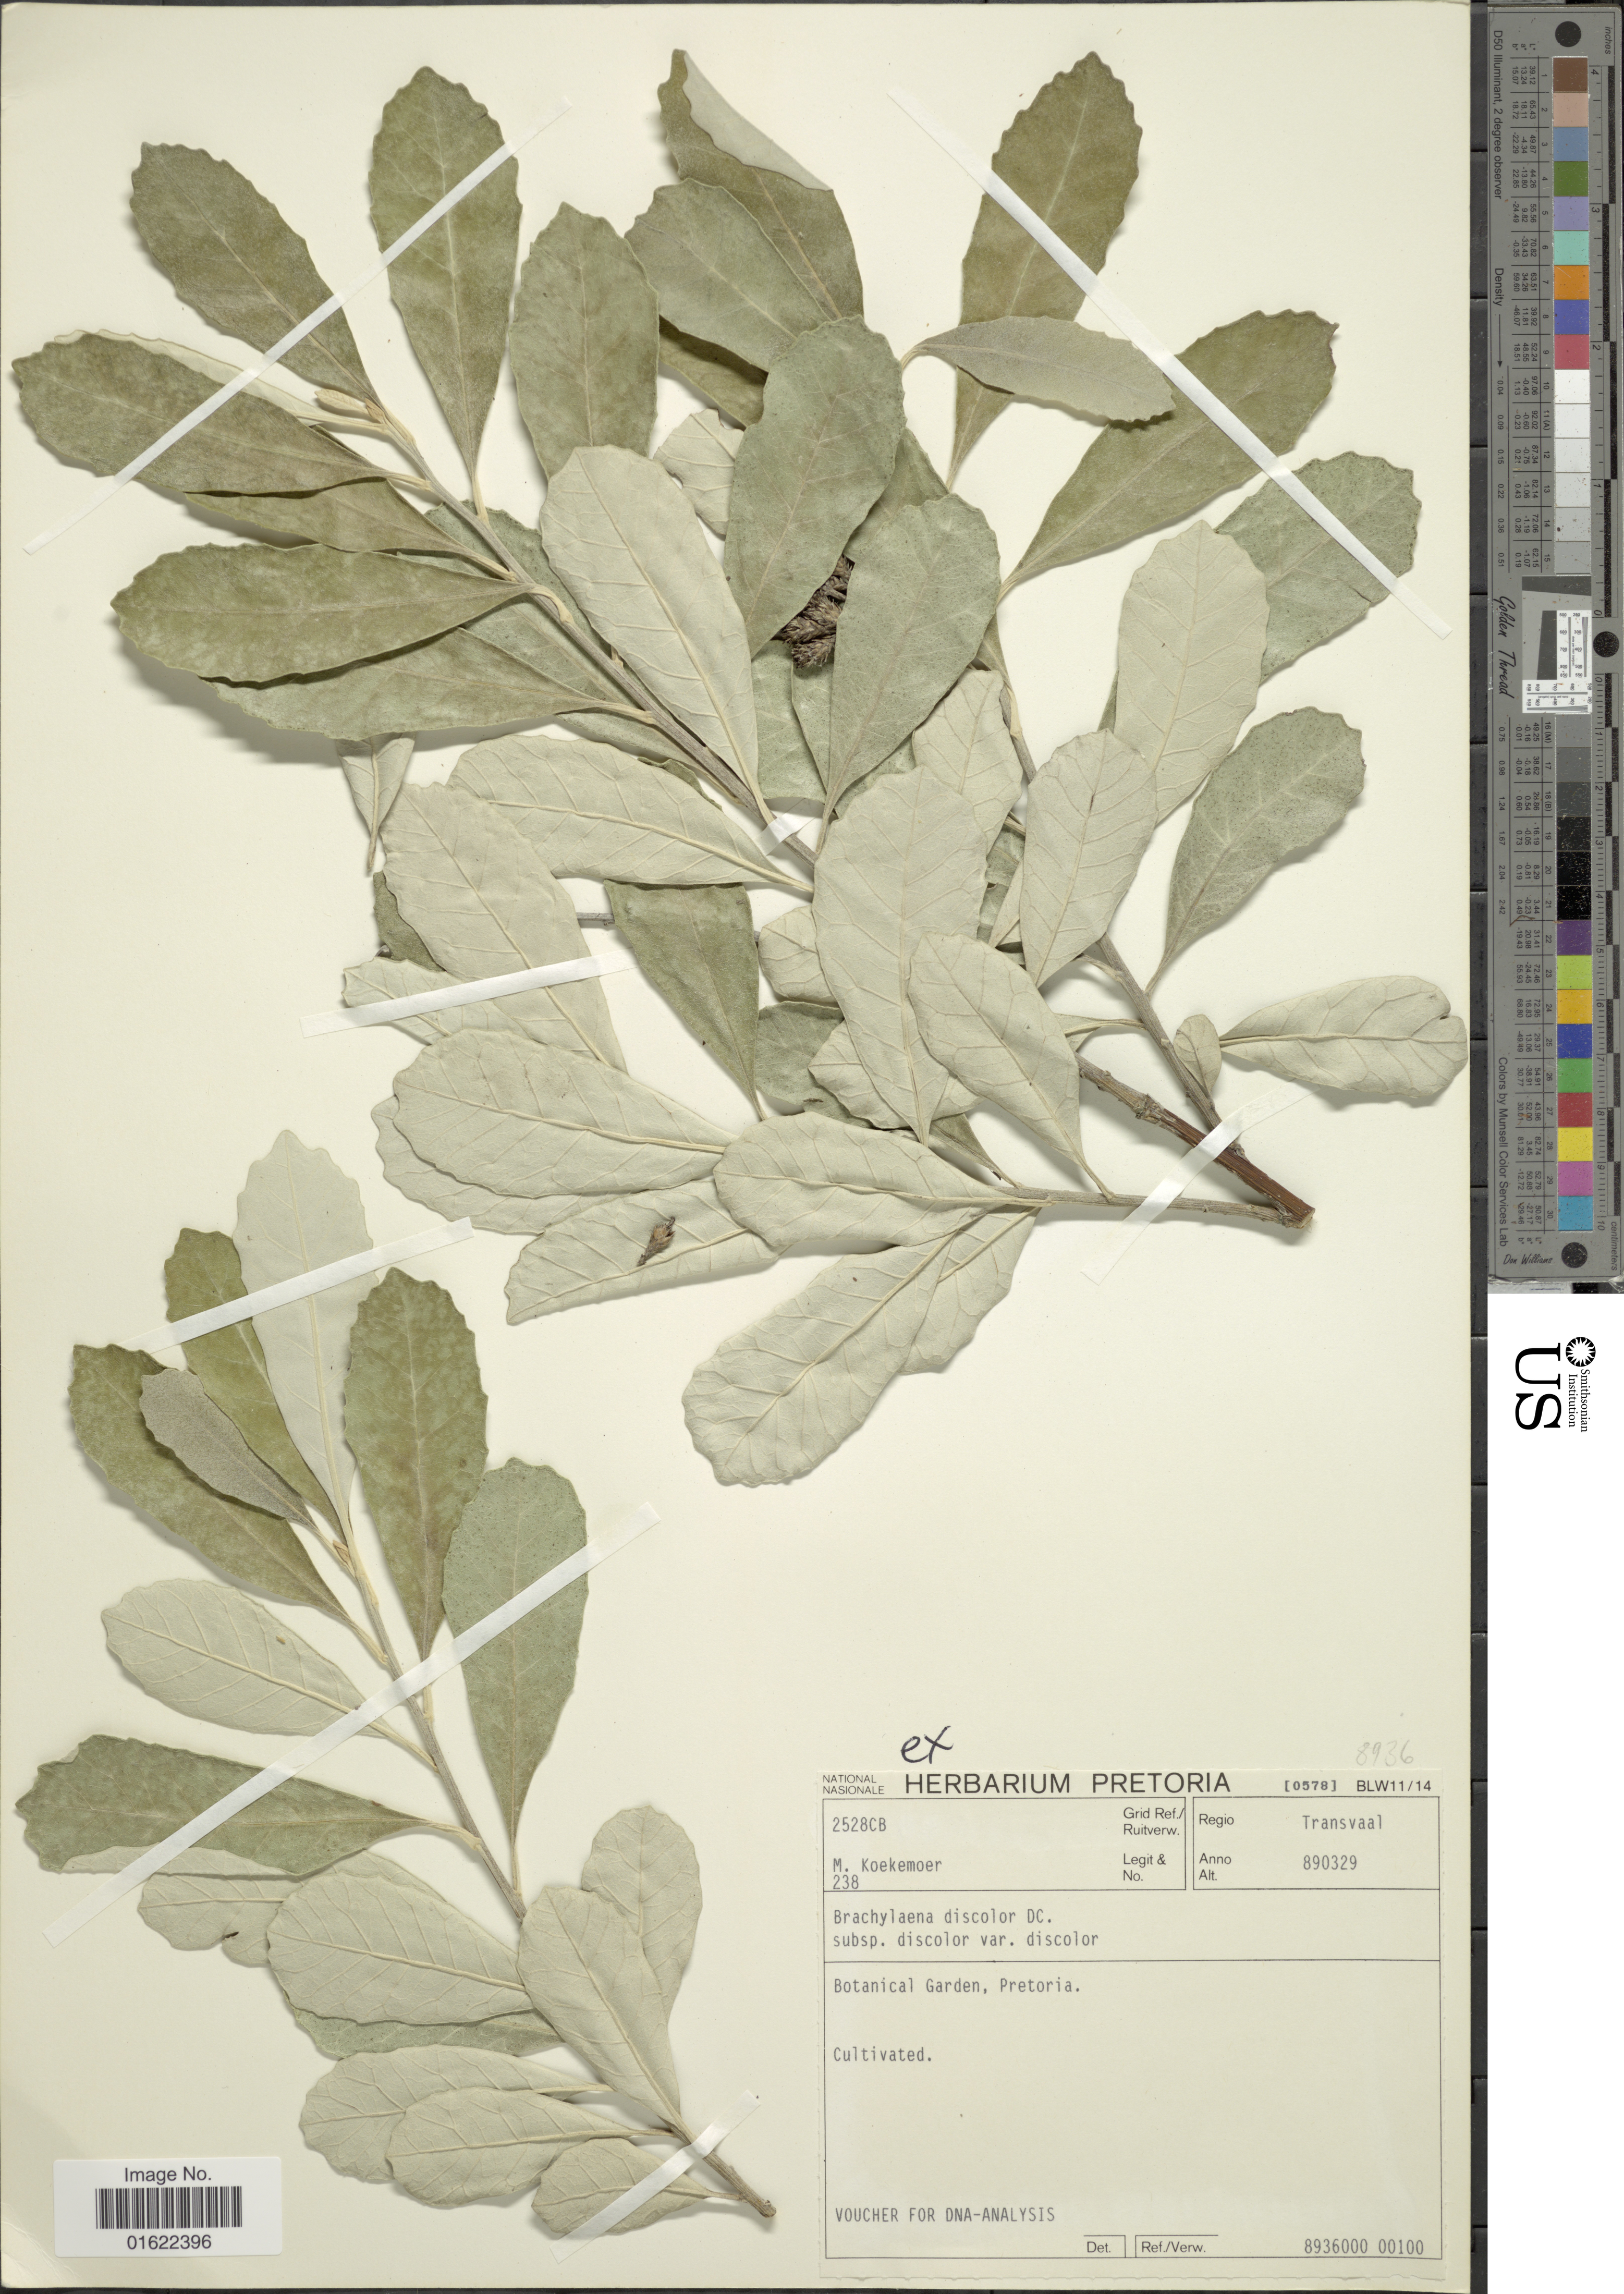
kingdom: Plantae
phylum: Tracheophyta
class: Magnoliopsida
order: Asterales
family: Asteraceae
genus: Brachylaena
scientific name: Brachylaena discolor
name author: DC.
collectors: M. Koekemoer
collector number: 238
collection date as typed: Transcribed d/m/y: 29/3/89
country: South Africa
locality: Regio Transvaal, Botanical Garden, Pretoria